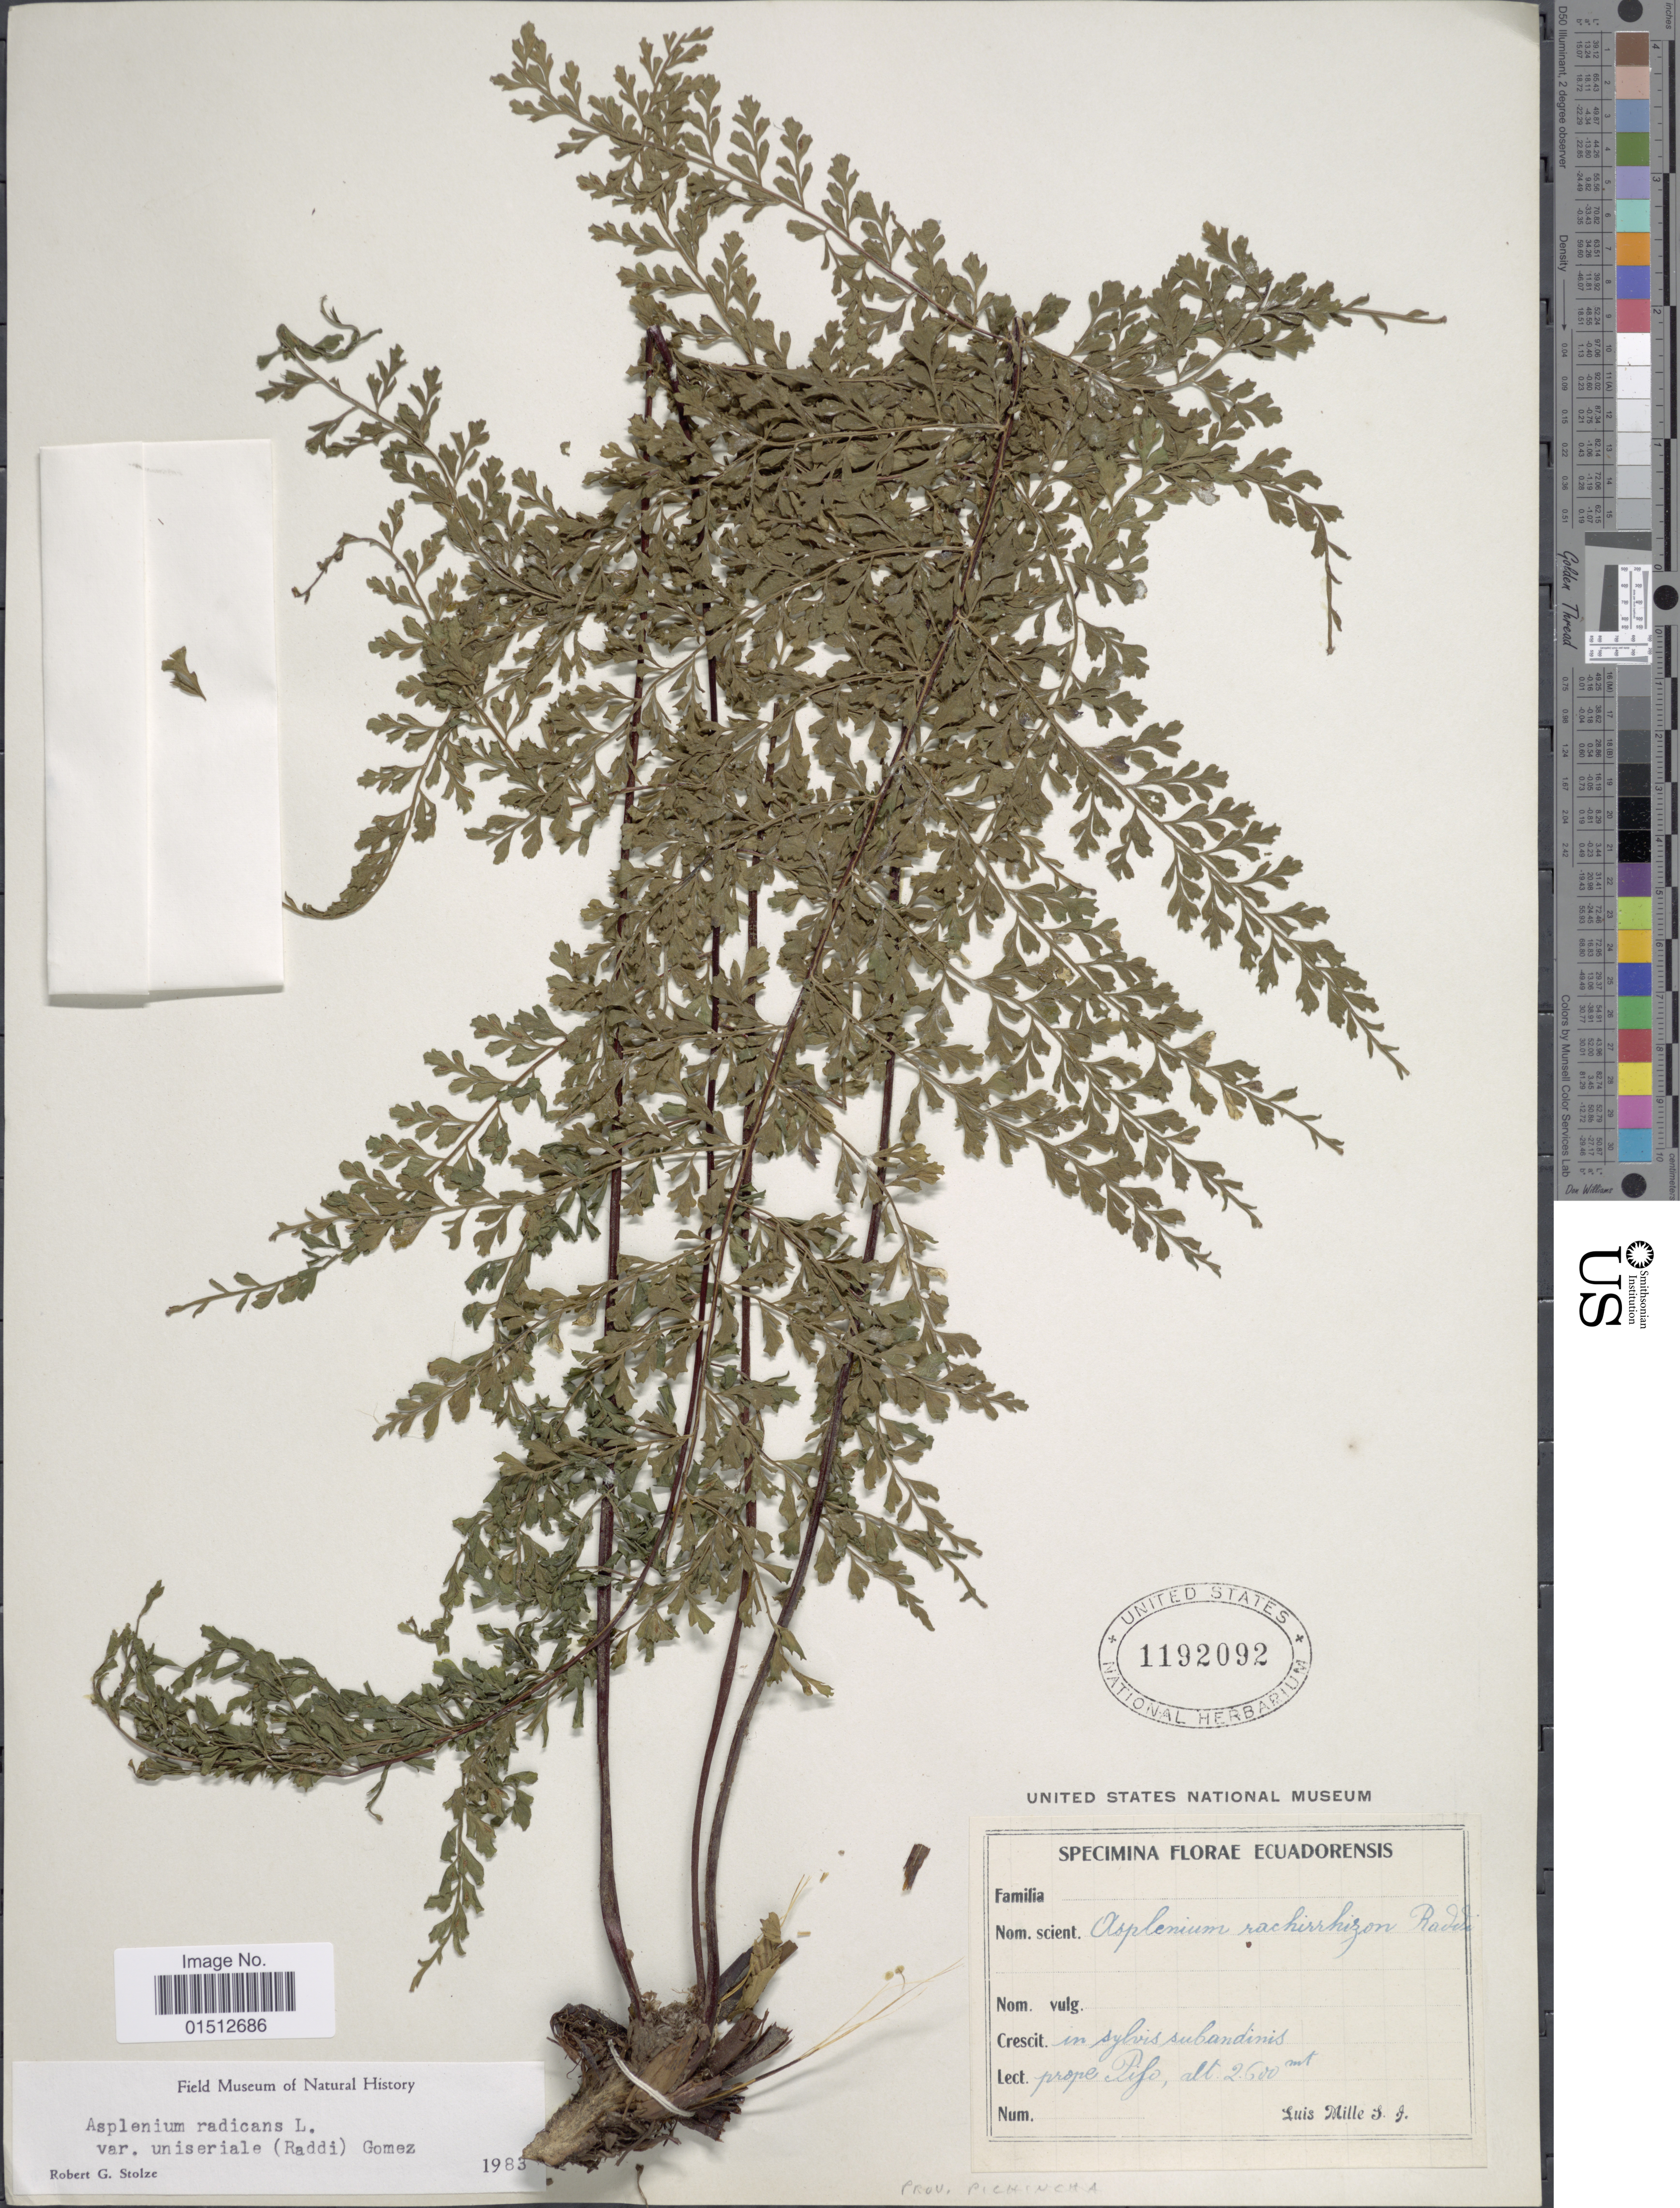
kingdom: Plantae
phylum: Tracheophyta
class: Polypodiopsida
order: Polypodiales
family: Aspleniaceae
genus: Asplenium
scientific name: Asplenium radicans var. uniserale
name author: (Raddi) L.D. Gómez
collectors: L. Mille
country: Ecuador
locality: In sylvis subandinis, prope Pifo.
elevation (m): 2600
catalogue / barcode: US 1192092